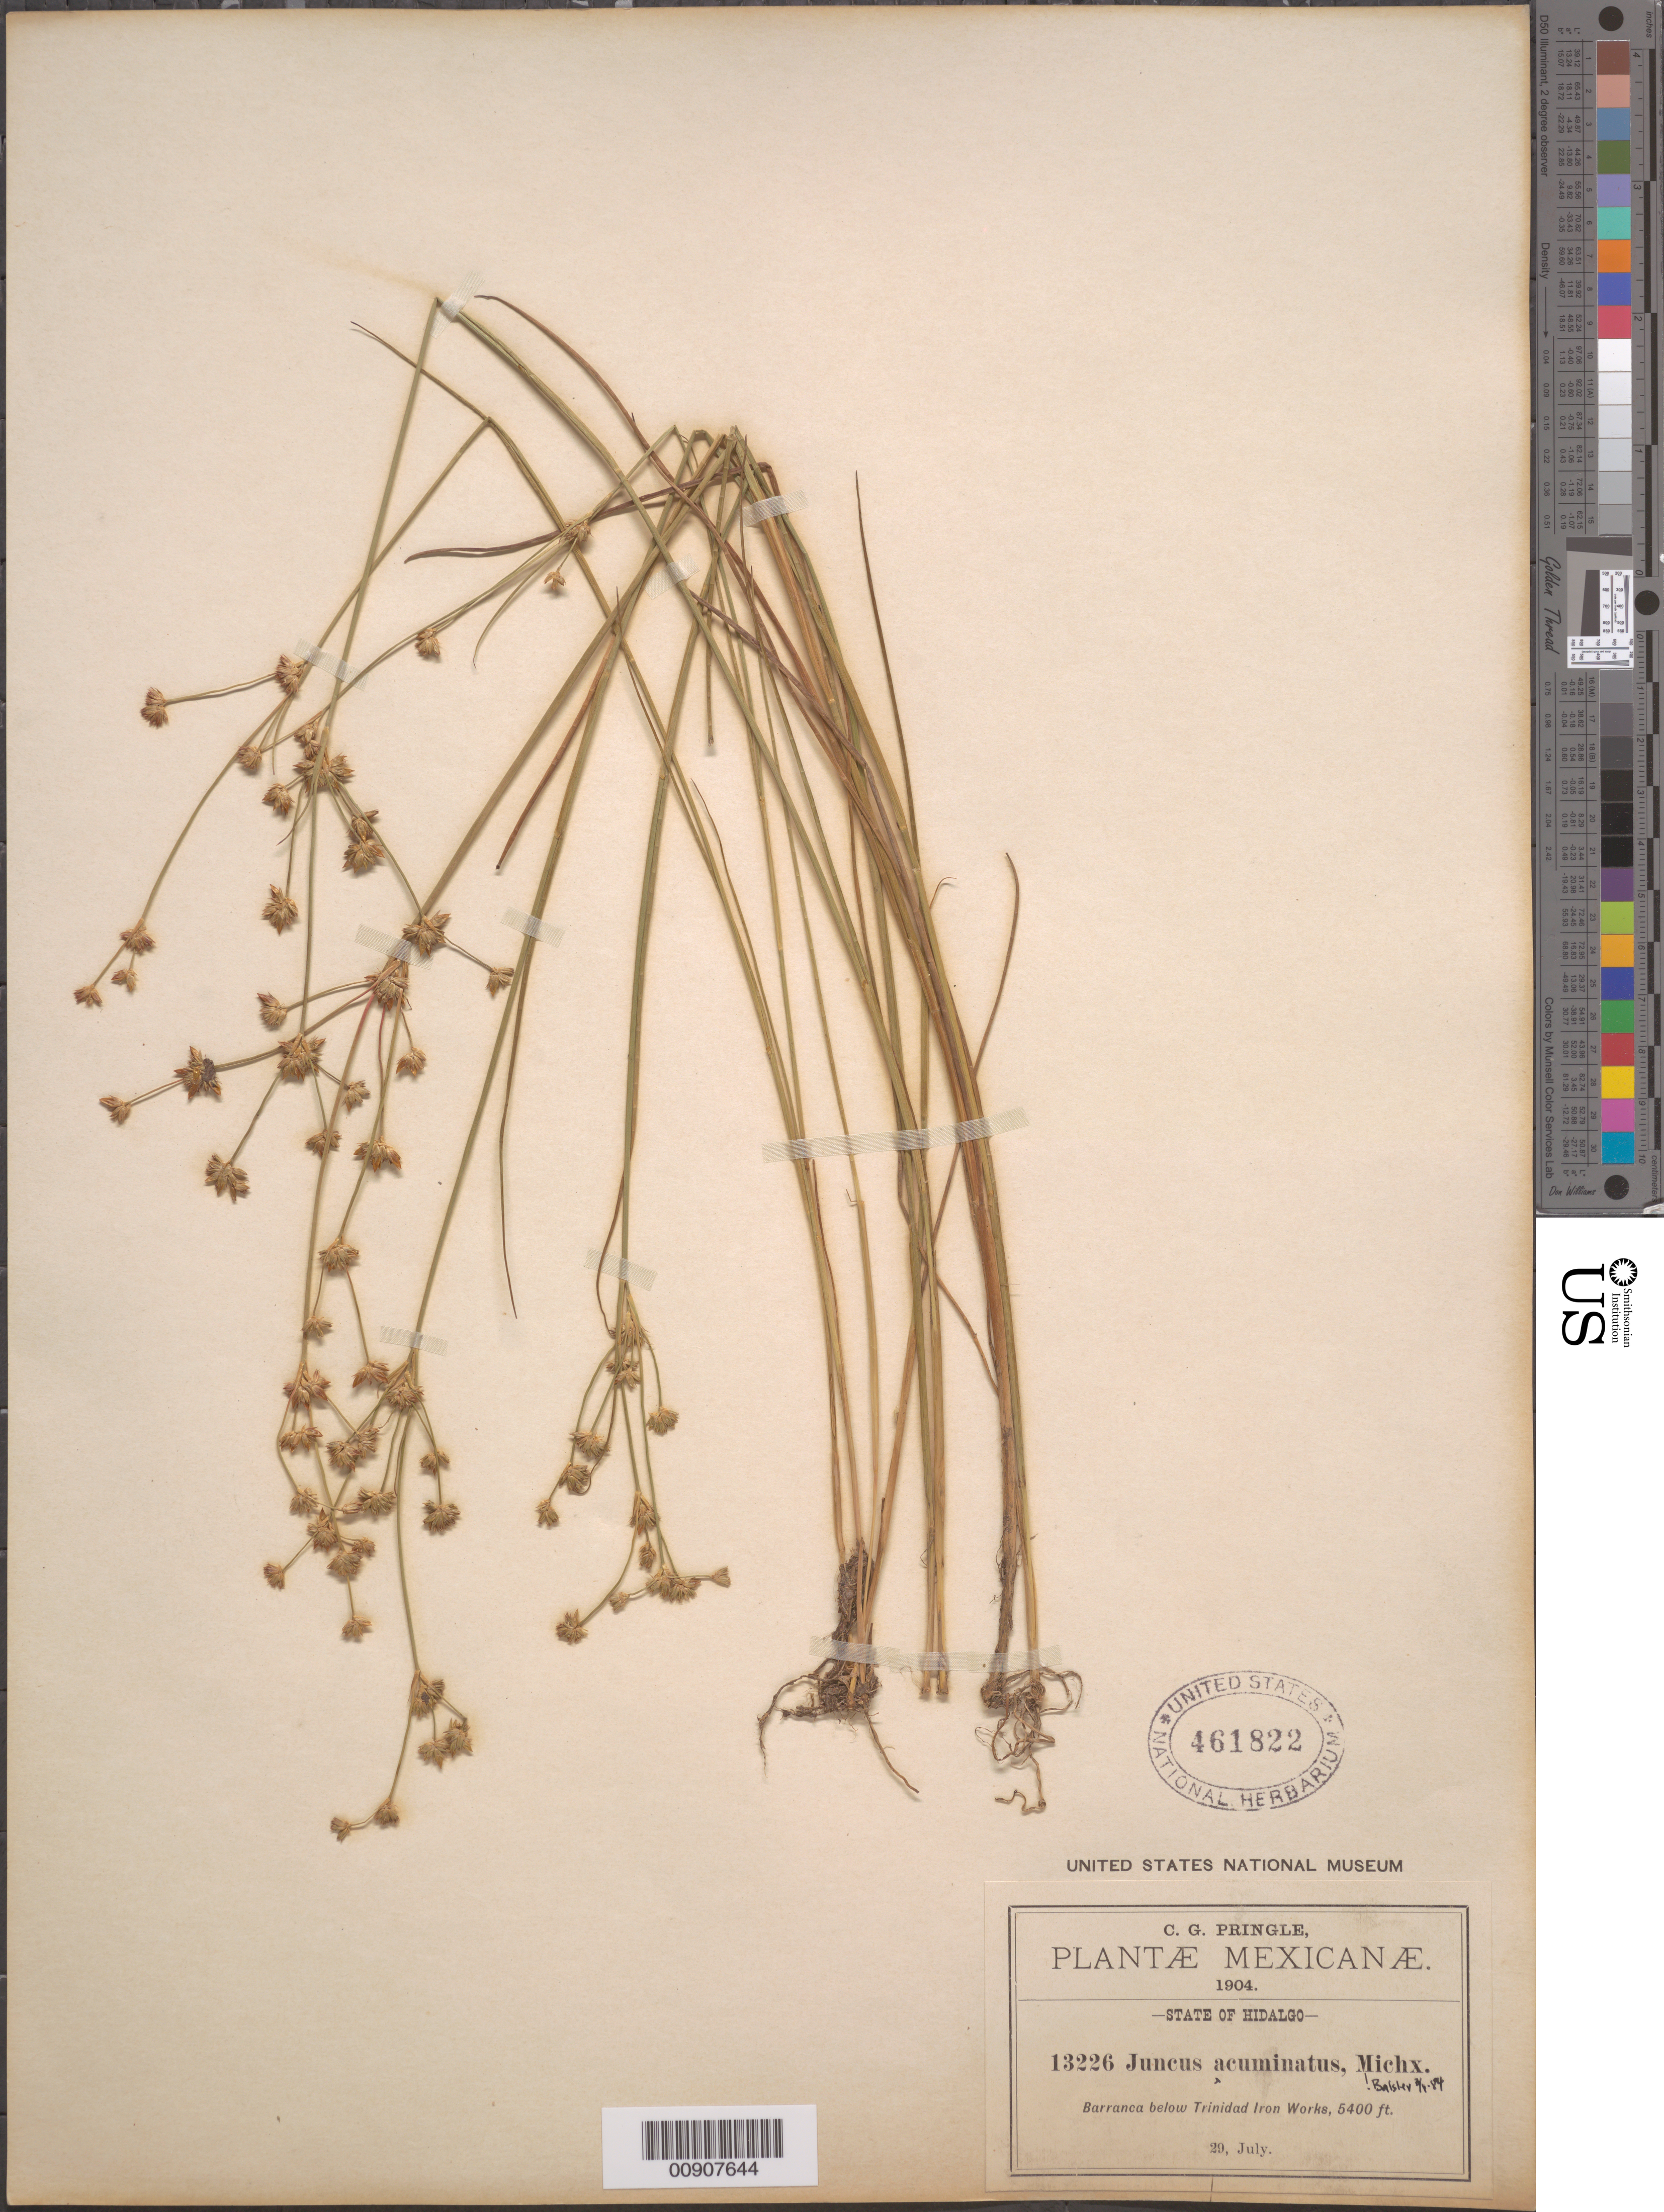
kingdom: Plantae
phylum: Tracheophyta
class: Liliopsida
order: Poales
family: Juncaceae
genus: Juncus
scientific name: Juncus acuminatus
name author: Michx.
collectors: C. G. Pringle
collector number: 13226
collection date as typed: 29 Jul 1904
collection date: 1904-07-29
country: Mexico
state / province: Hidalgo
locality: Barranca below Trinidad Iron Works, State of Hidalgo.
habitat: Barranca.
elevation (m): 1646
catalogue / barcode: US 461822